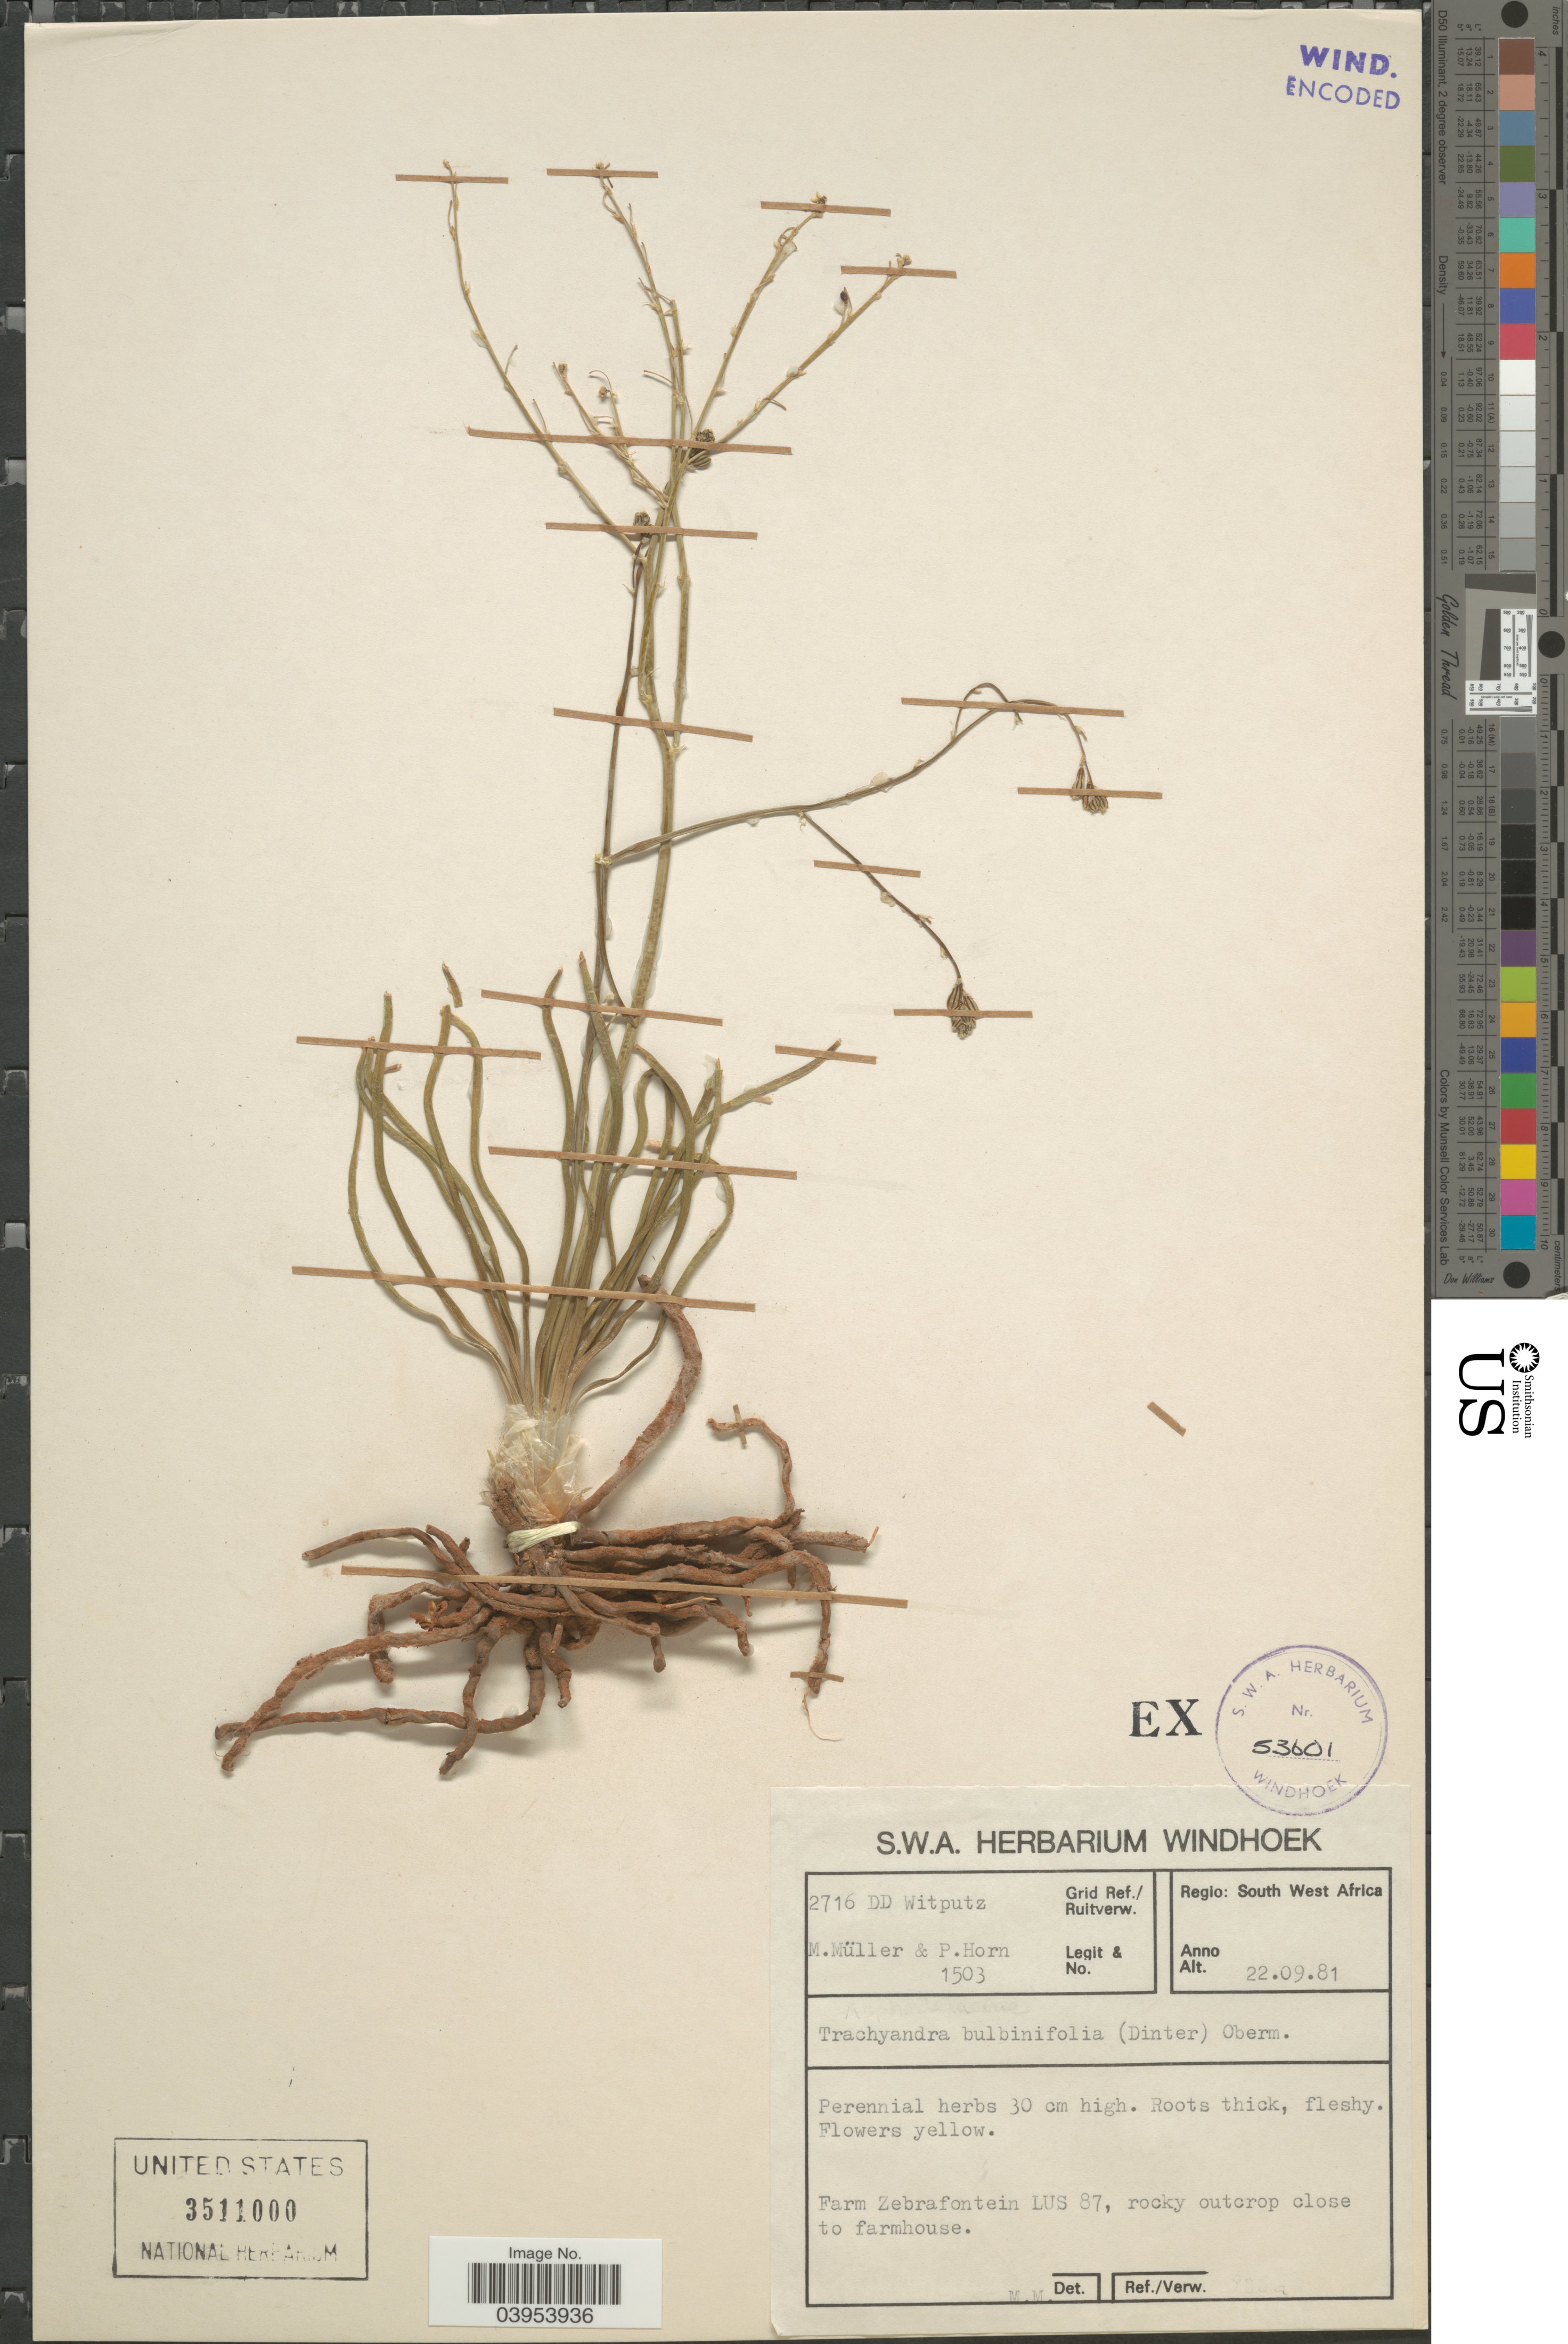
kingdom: Plantae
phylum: Tracheophyta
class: Liliopsida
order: Asparagales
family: Asphodelaceae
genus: Trachyandra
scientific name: Trachyandra bulbinifolia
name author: (Dinter) Oberm.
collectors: M. Müller & P. Horn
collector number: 1503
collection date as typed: Transcribed d/m/y: 22/9/81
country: Namibia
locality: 2716 DD Witputz Grid Ref./Ruitverw. Regio: South West Africa. Farm Zebrafontein LUS 87, rocky outcrop close to farmhouse.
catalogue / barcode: US 3511000